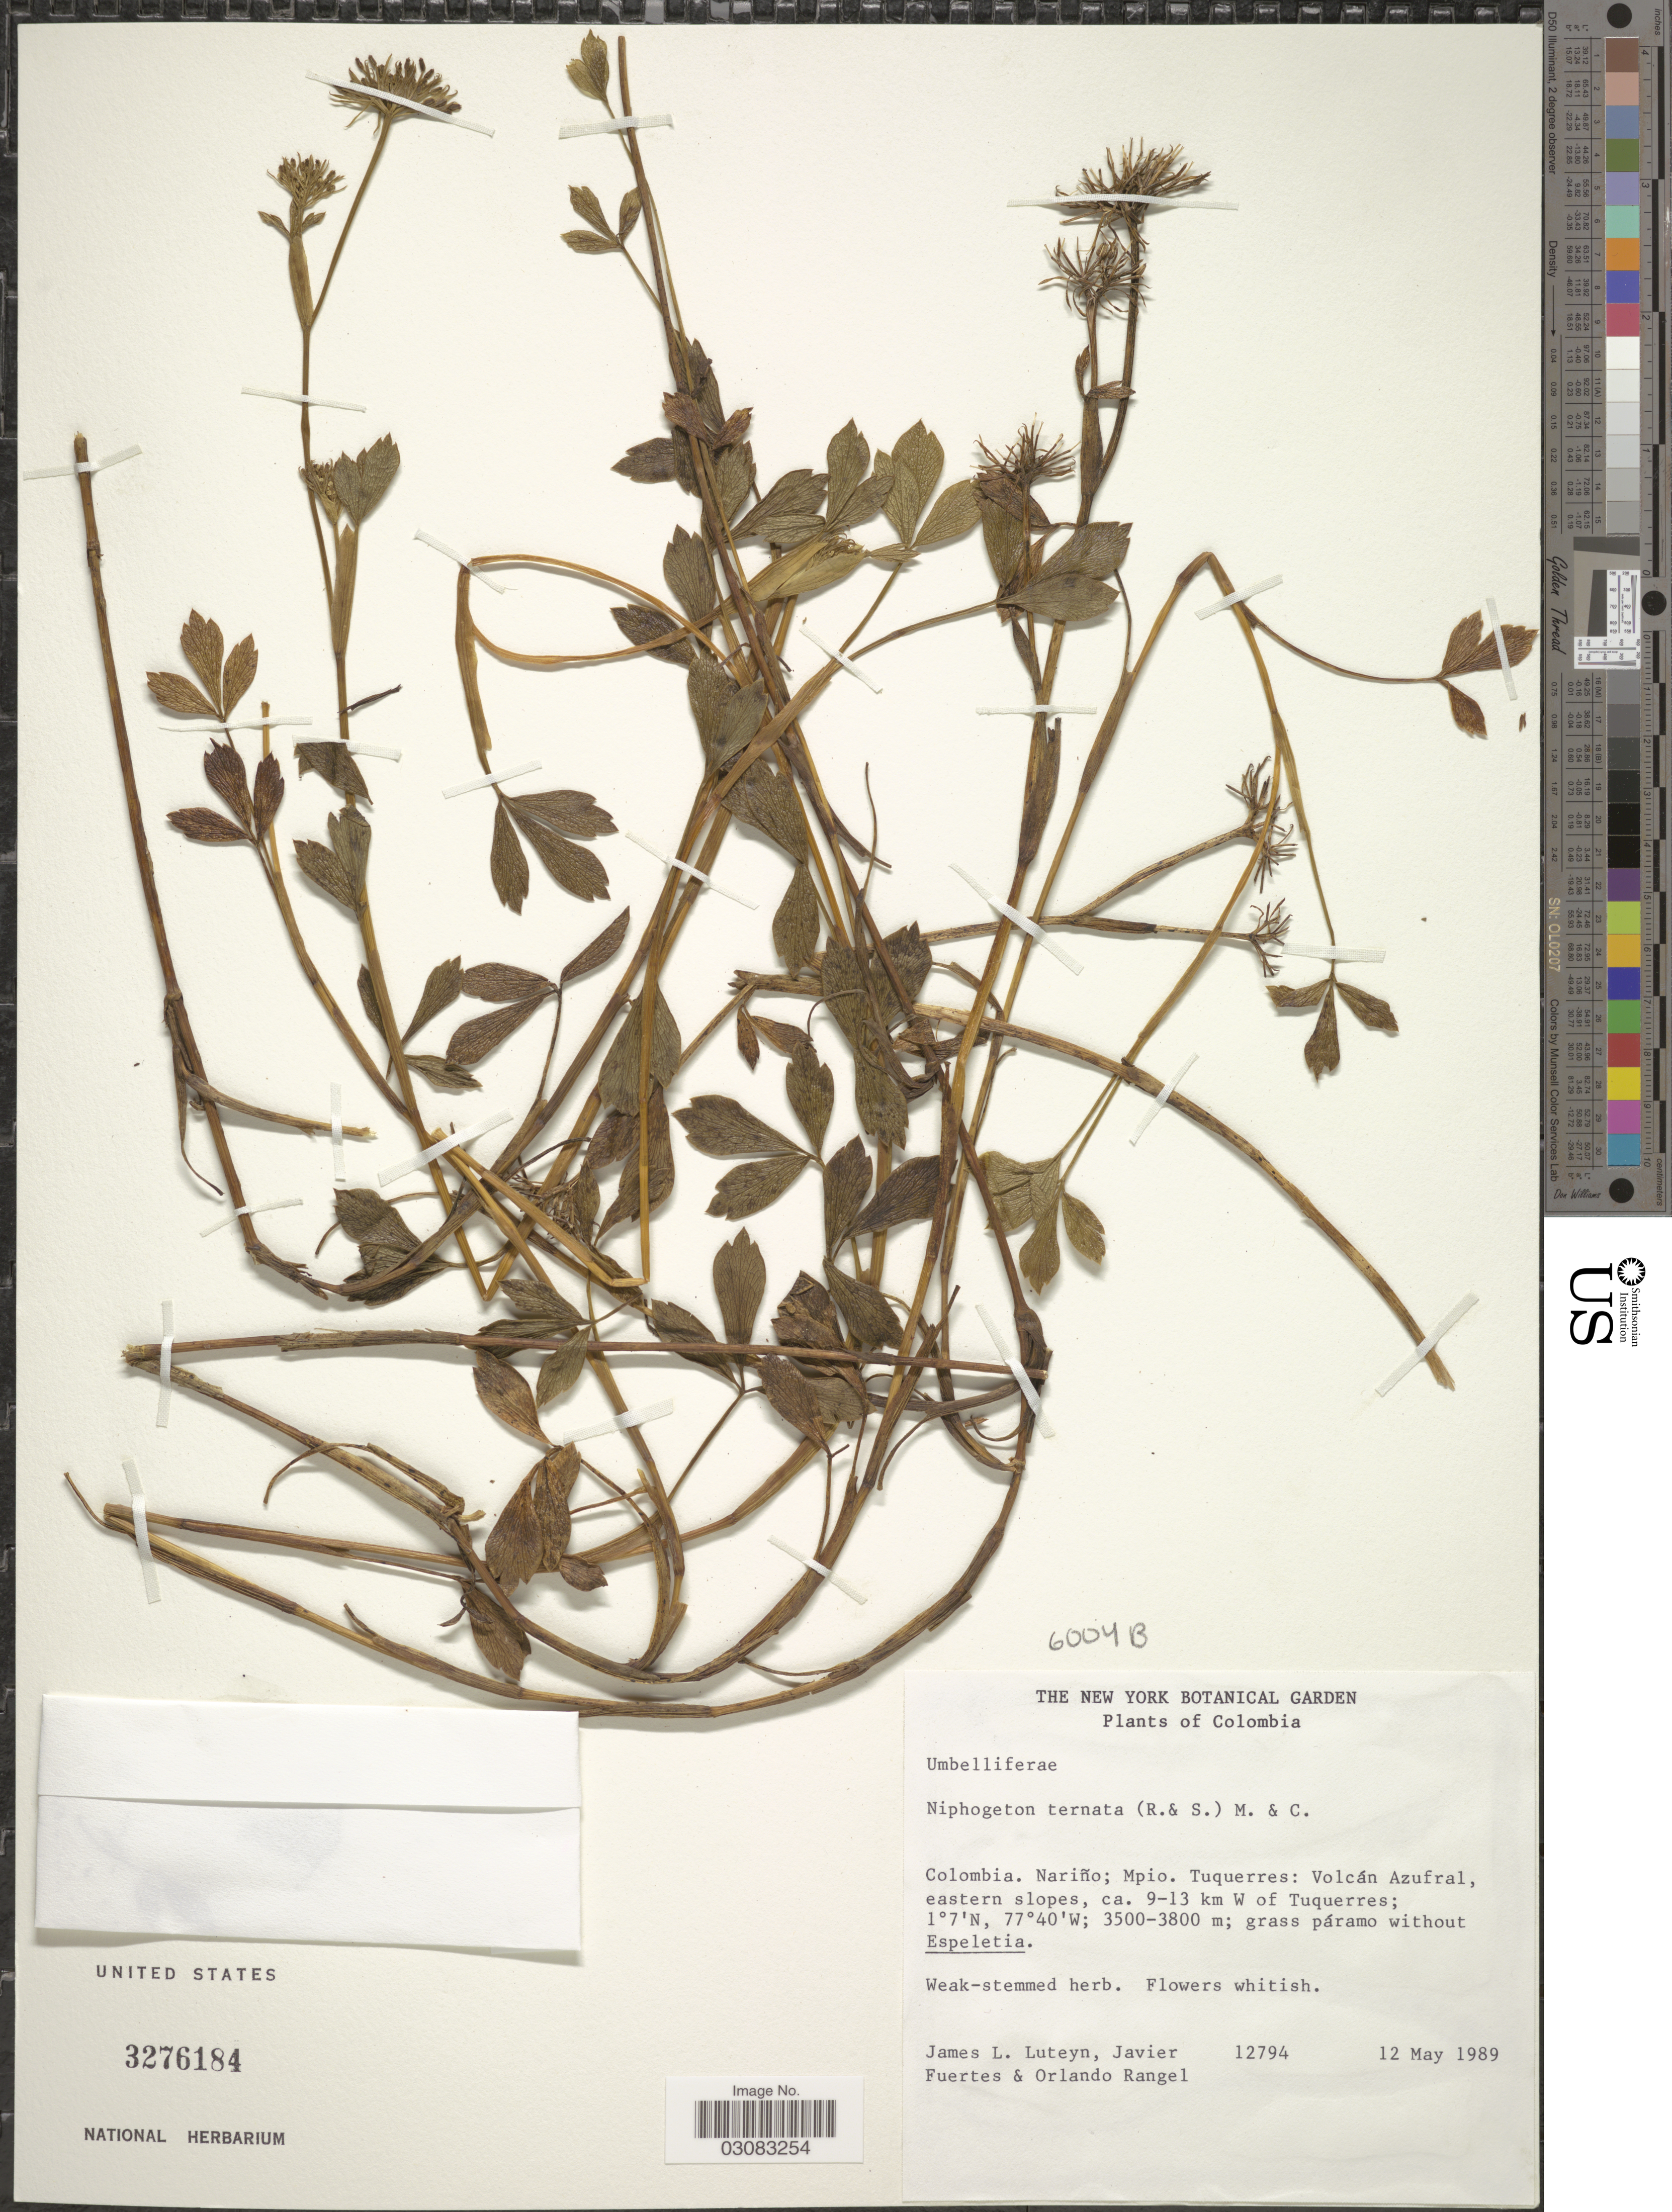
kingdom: Plantae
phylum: Tracheophyta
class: Magnoliopsida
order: Apiales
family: Apiaceae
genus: Niphogeton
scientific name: Niphogeton ternata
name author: (Willd. ex Schltr.) Mathias & Constance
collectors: J. Luteyn, J. Fuertes & O. Rangel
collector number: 12794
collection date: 1989-05-12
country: Colombia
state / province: Nariño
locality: Mpio. Tuquerres: Volcán Azufral, eastern slopes, ca. 9-13 km W of Tuquerres.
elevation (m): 3500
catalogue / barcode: US 3276184